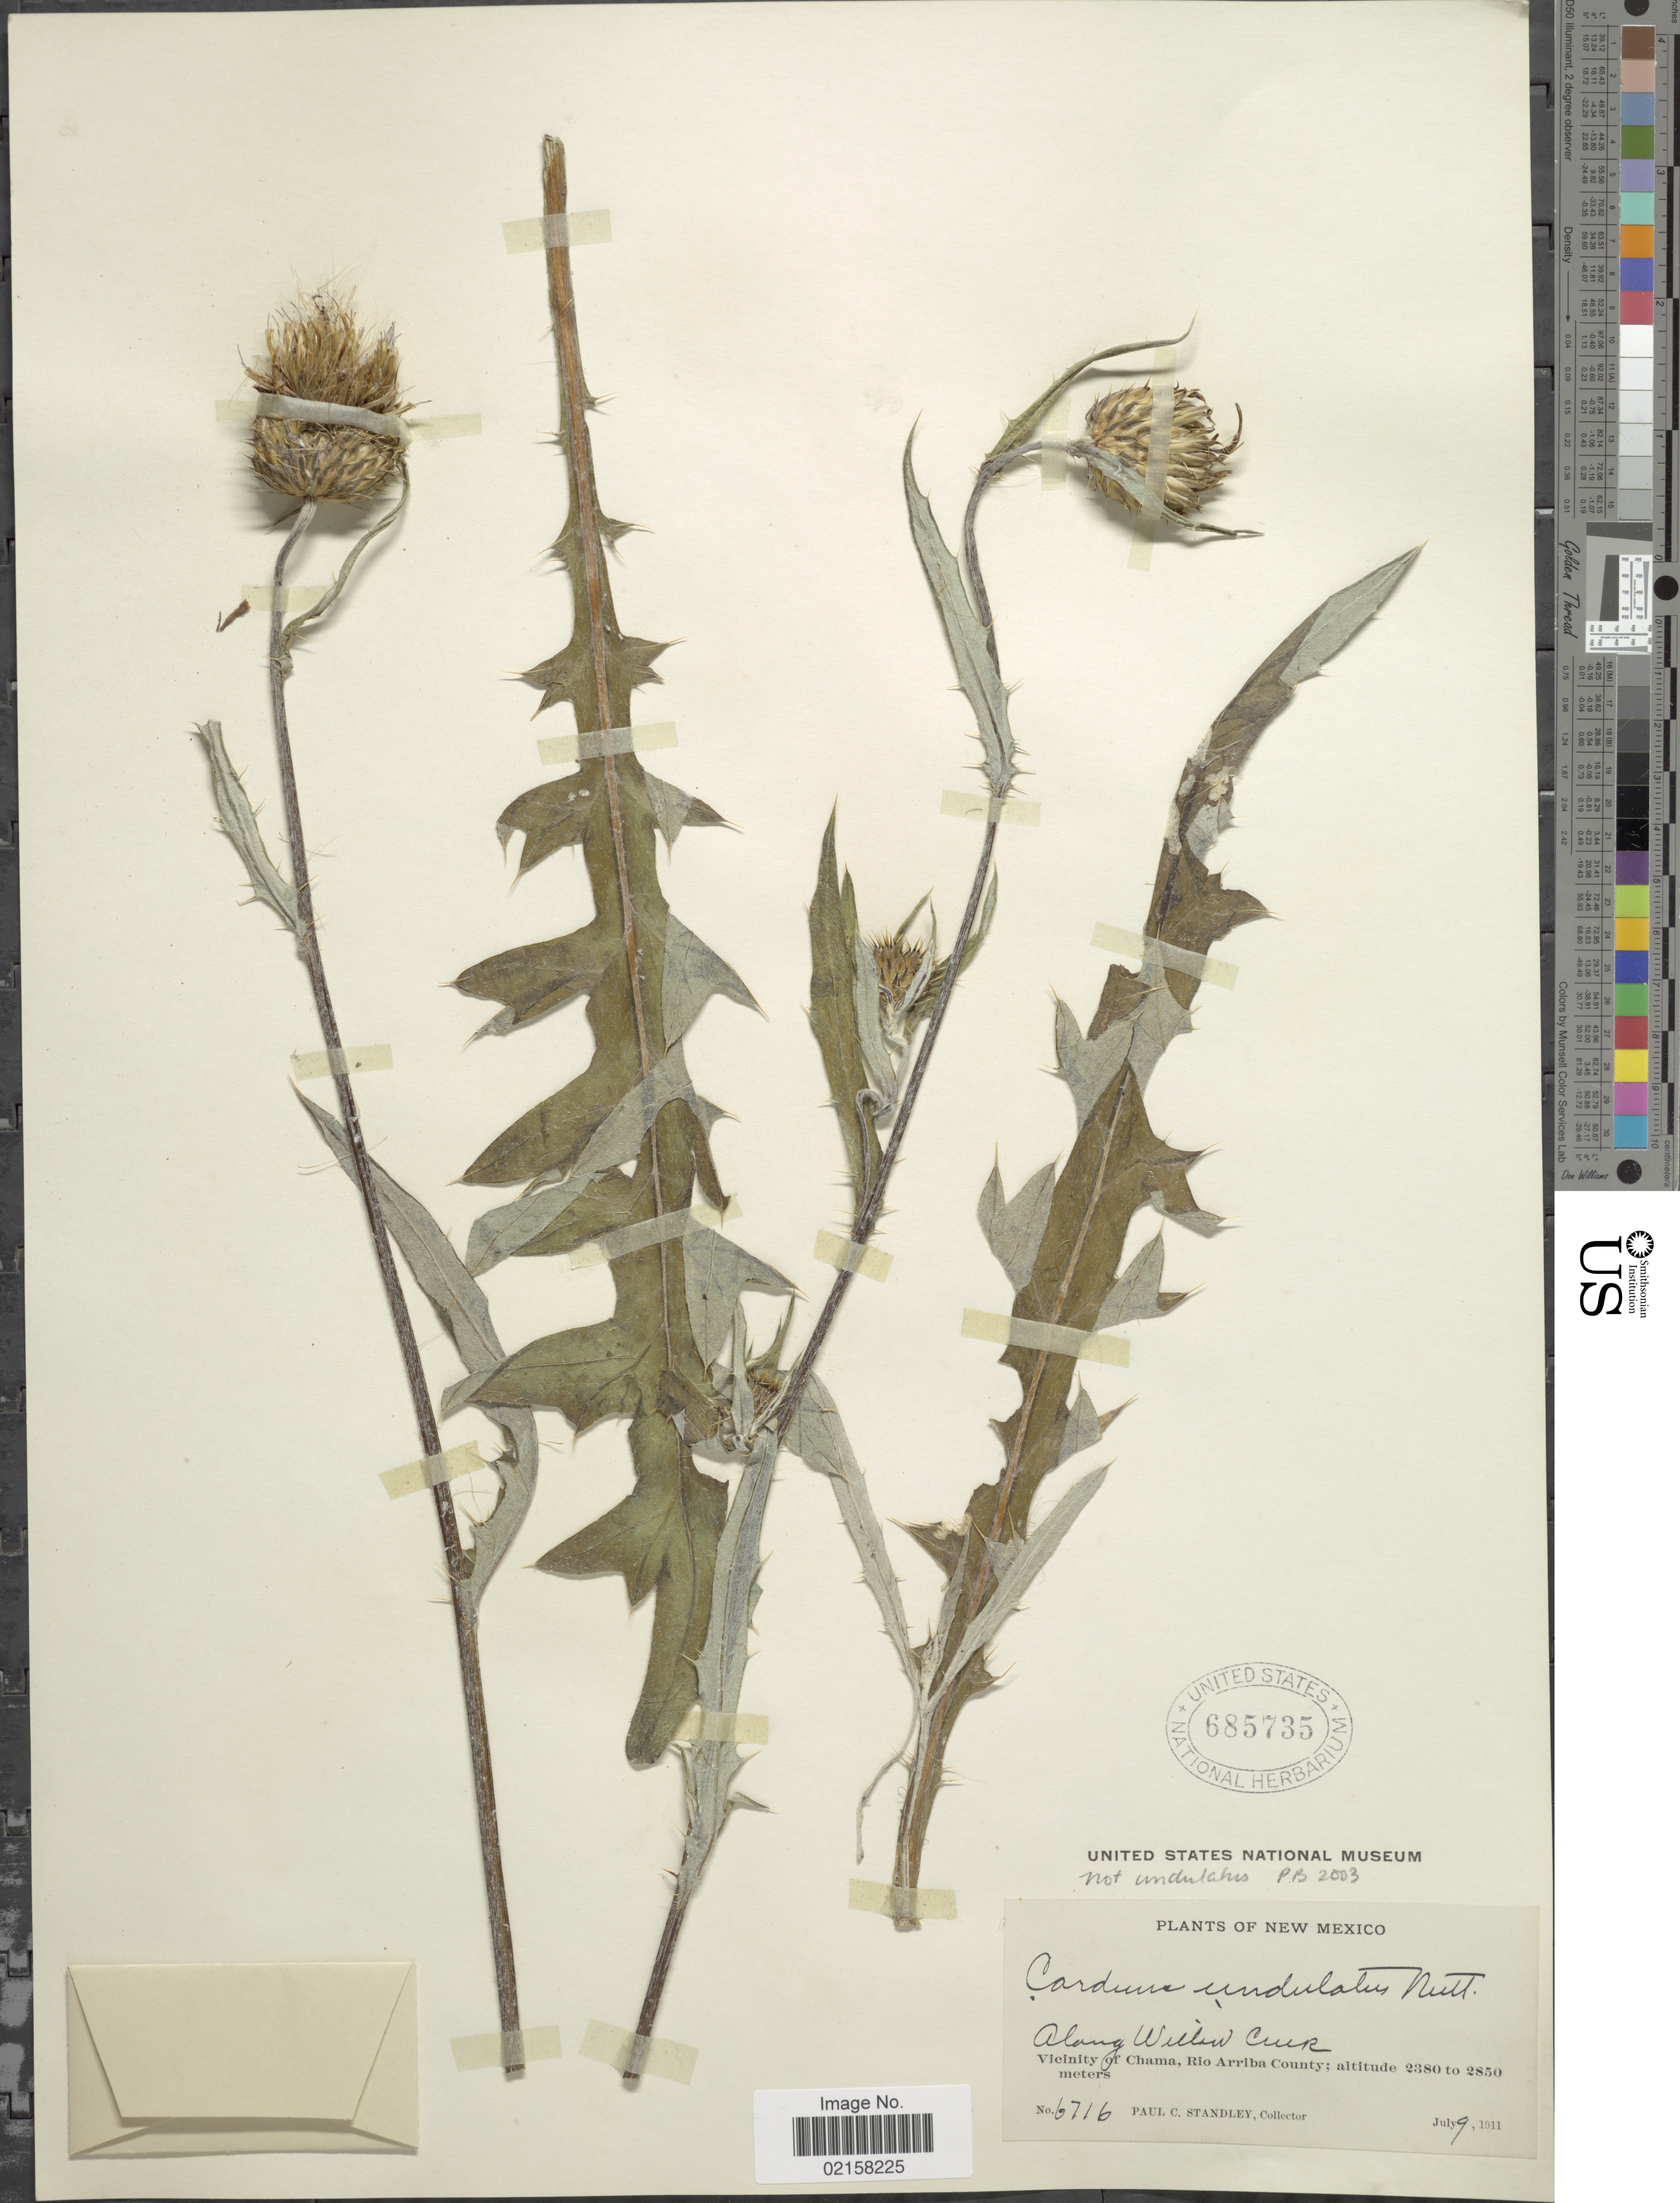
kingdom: Plantae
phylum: Tracheophyta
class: Magnoliopsida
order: Asterales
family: Asteraceae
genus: Cirsium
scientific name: Cirsium sp.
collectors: P. C. Standley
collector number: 6716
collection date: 1911-07-09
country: United States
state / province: New Mexico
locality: Along Willow Creek, vicinity of Chama, Rio Arriba County.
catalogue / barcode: US 685735